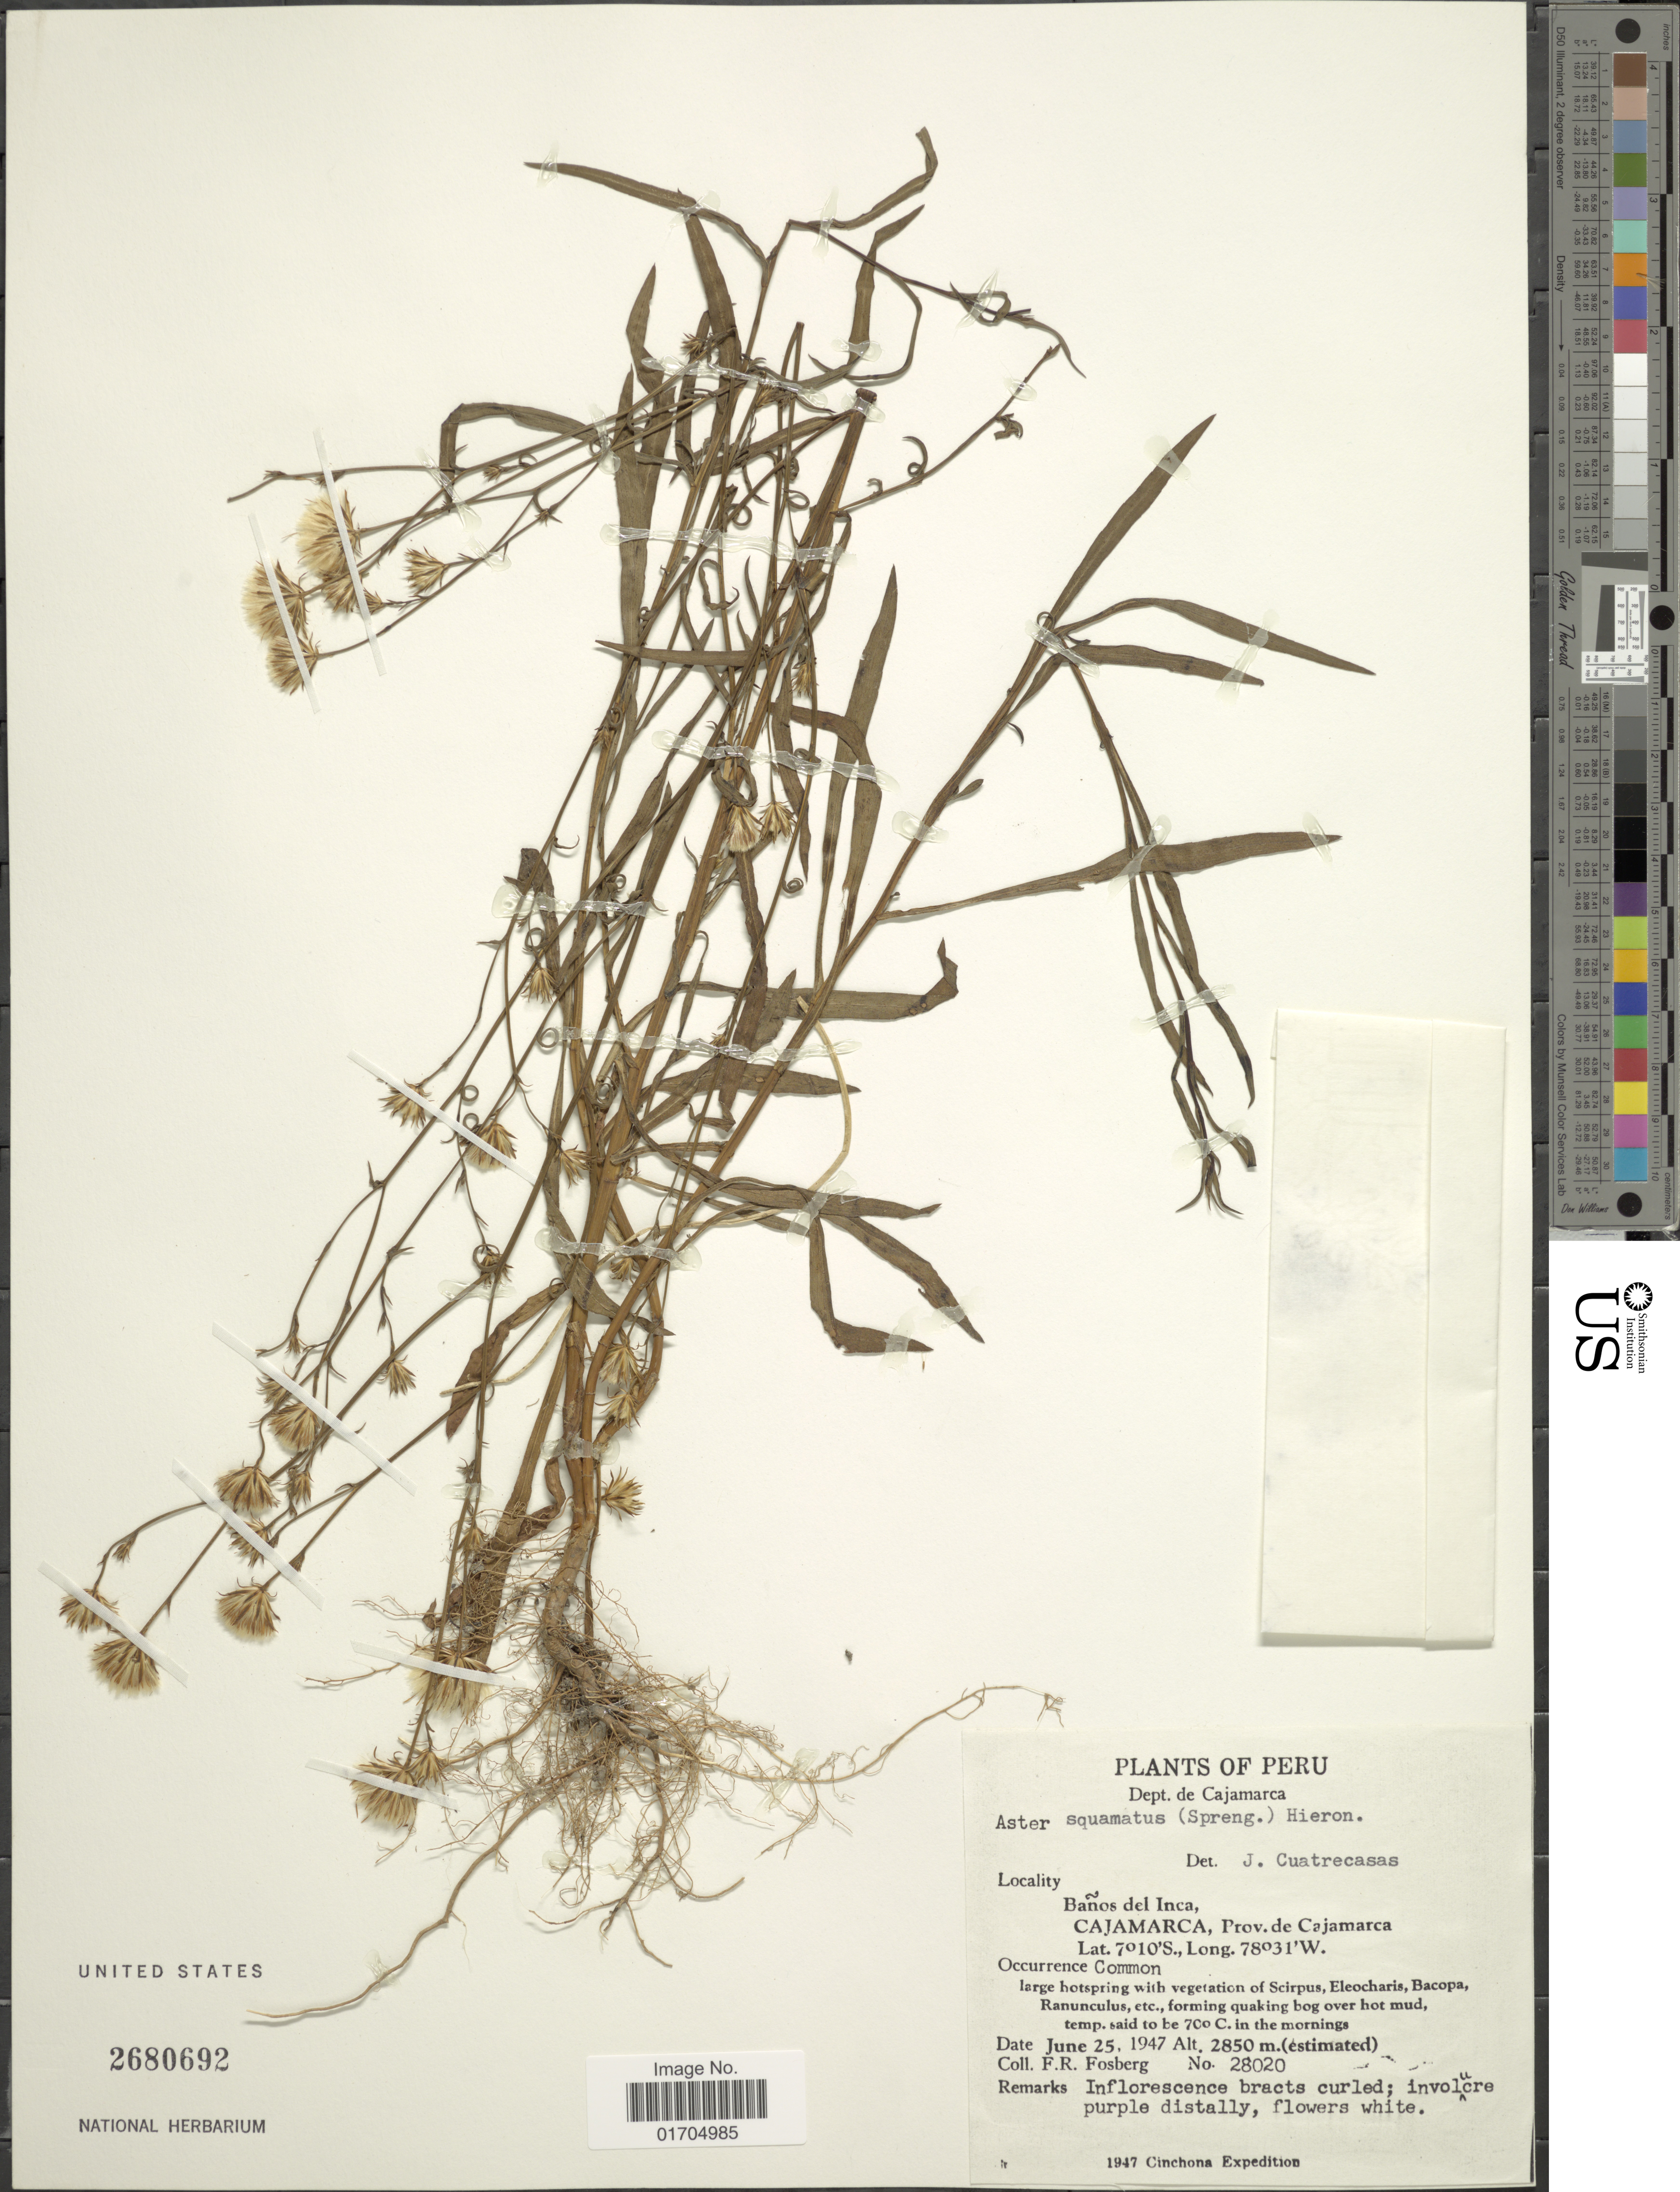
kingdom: Plantae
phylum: Tracheophyta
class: Magnoliopsida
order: Asterales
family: Asteraceae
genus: Symphyotrichum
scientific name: Symphyotrichum squamatum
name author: (Spreng.) G.L. Nesom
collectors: F. R. Fosberg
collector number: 28020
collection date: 1947-06-25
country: Peru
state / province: Cajamarca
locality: Baños del Inca, Cajamarca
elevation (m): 2850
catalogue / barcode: US 2680692